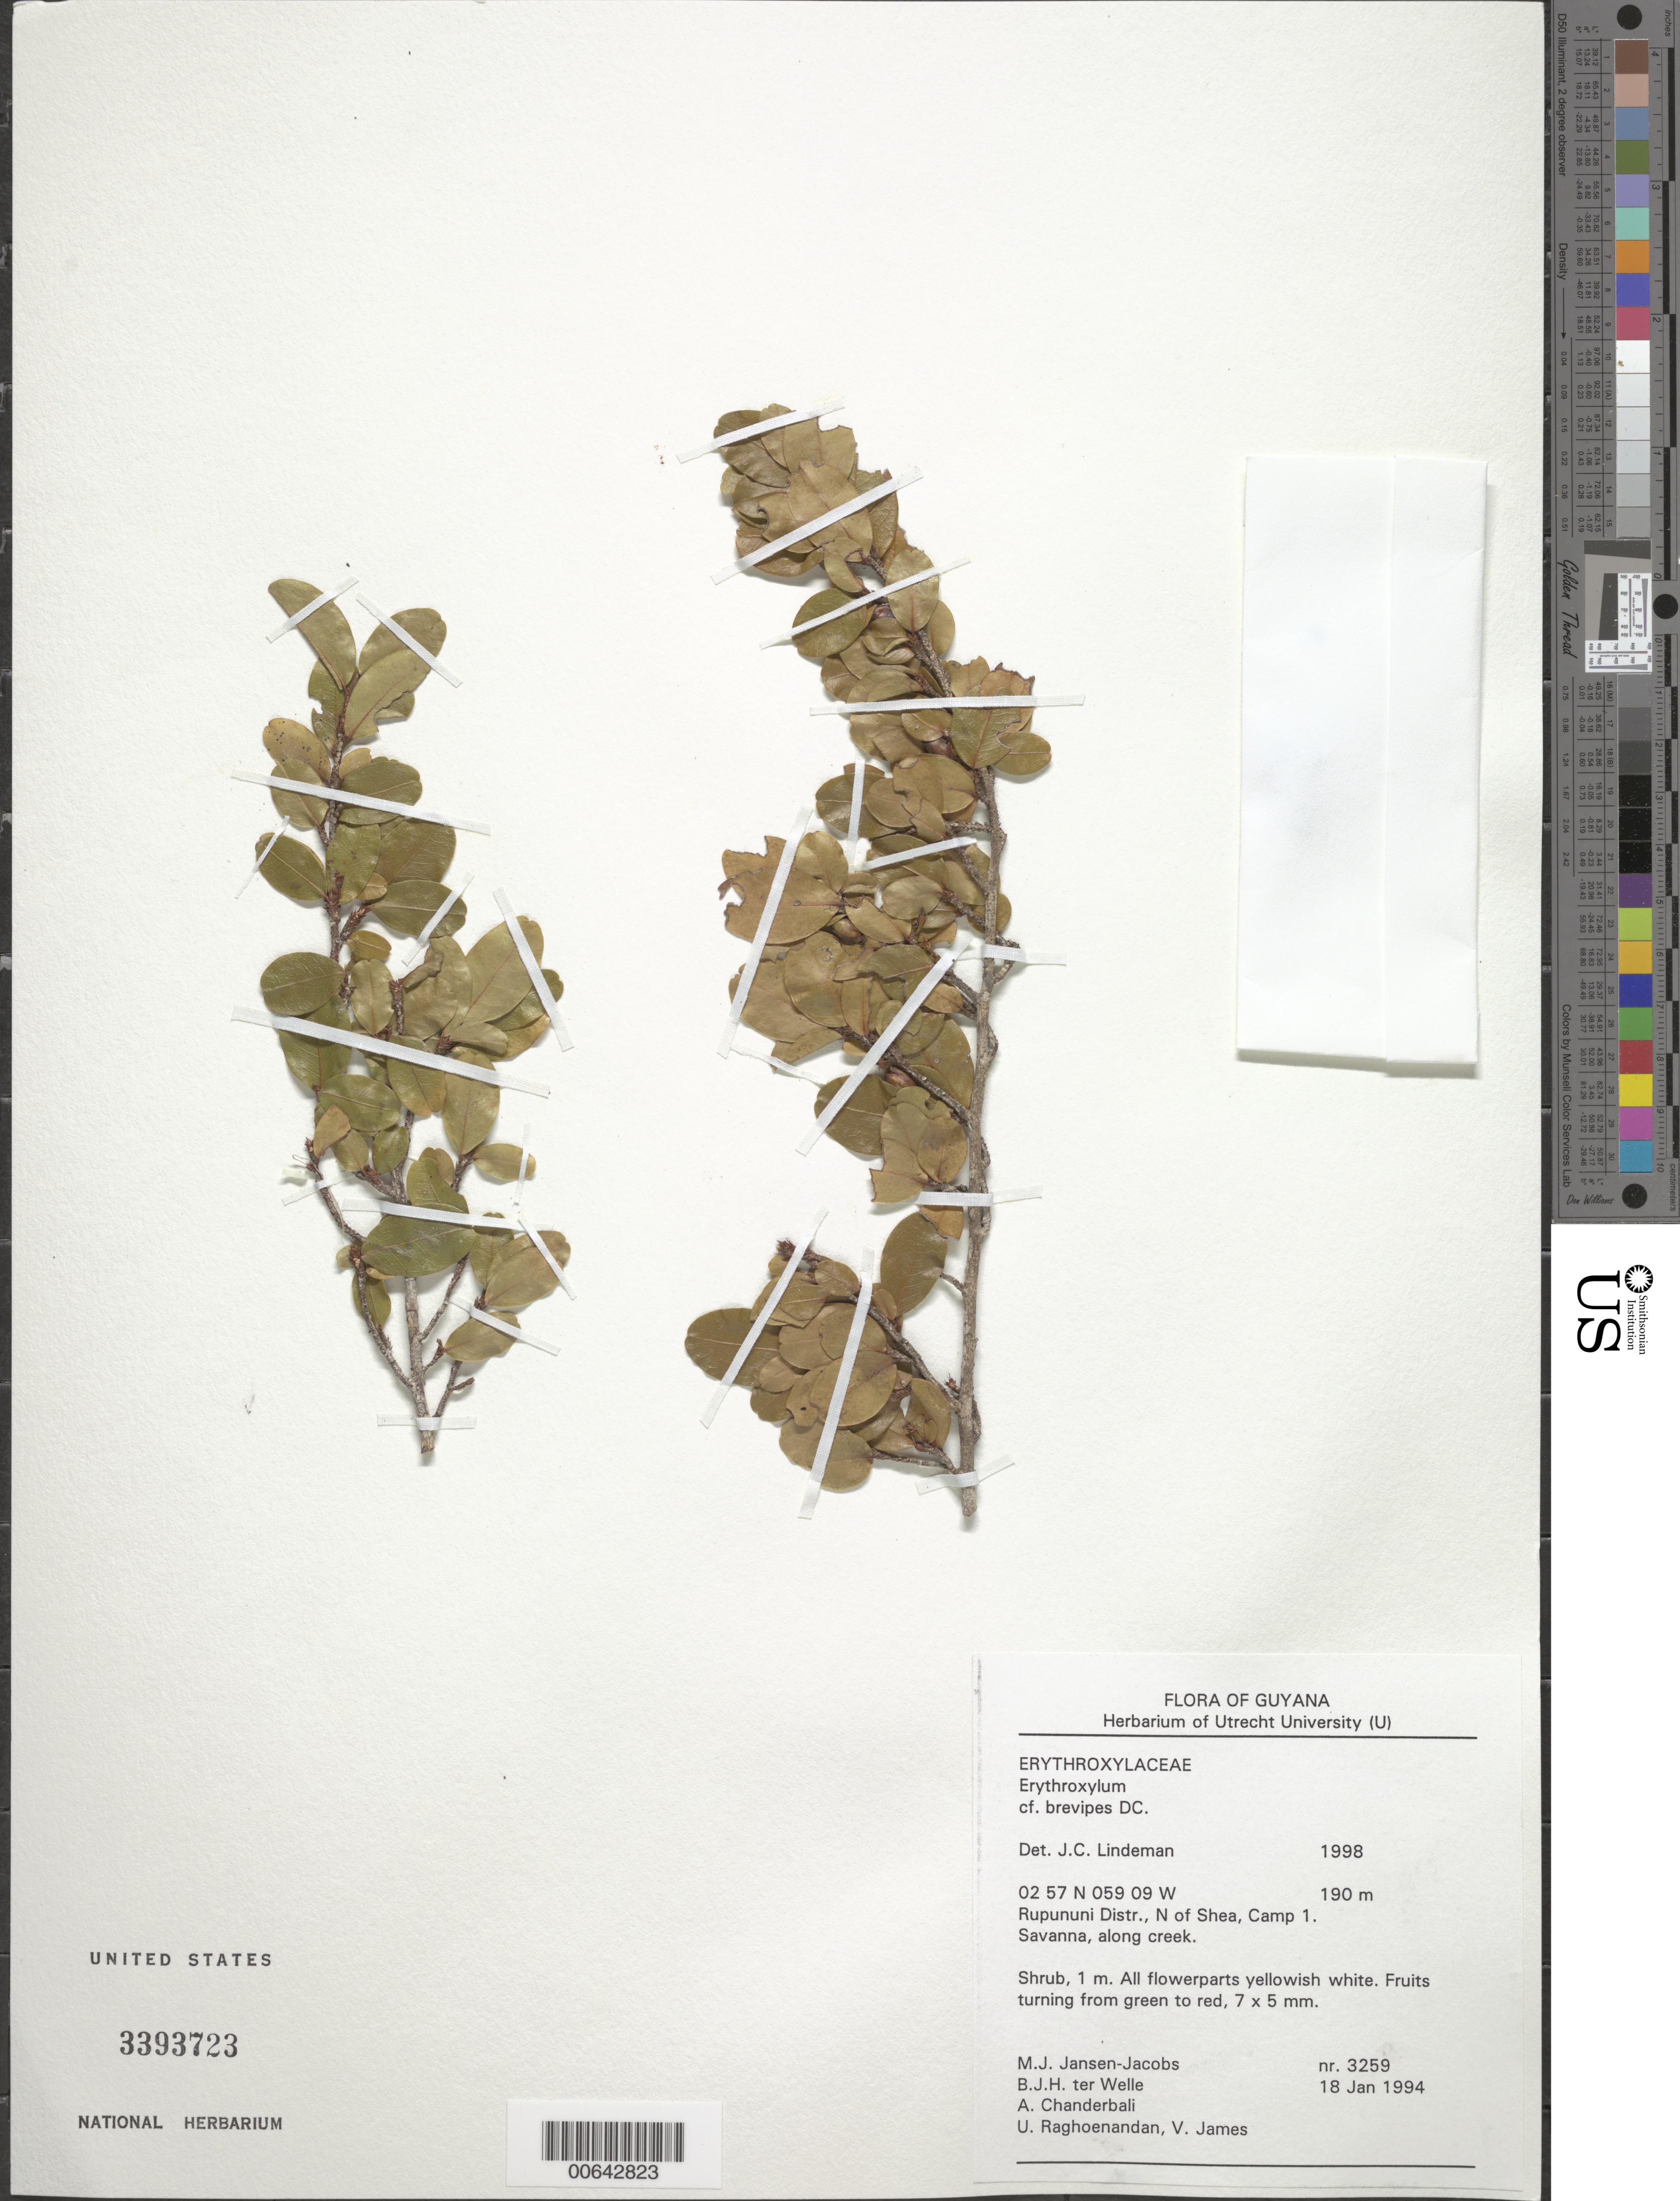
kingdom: Plantae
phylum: Tracheophyta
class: Magnoliopsida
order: Malpighiales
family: Erythroxylaceae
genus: Erythroxylum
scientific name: Erythroxylum brevipes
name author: DC.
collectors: M. J. Jansen-Jacobs, B. Welle, A. S. Chanderbali, U. Raghoenandan & V. James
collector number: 3259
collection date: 1994-01-18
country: Guyana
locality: Rupununi Distr., N of Shea, Camp 1. Savanna, along creek.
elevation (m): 190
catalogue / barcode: US 3393723